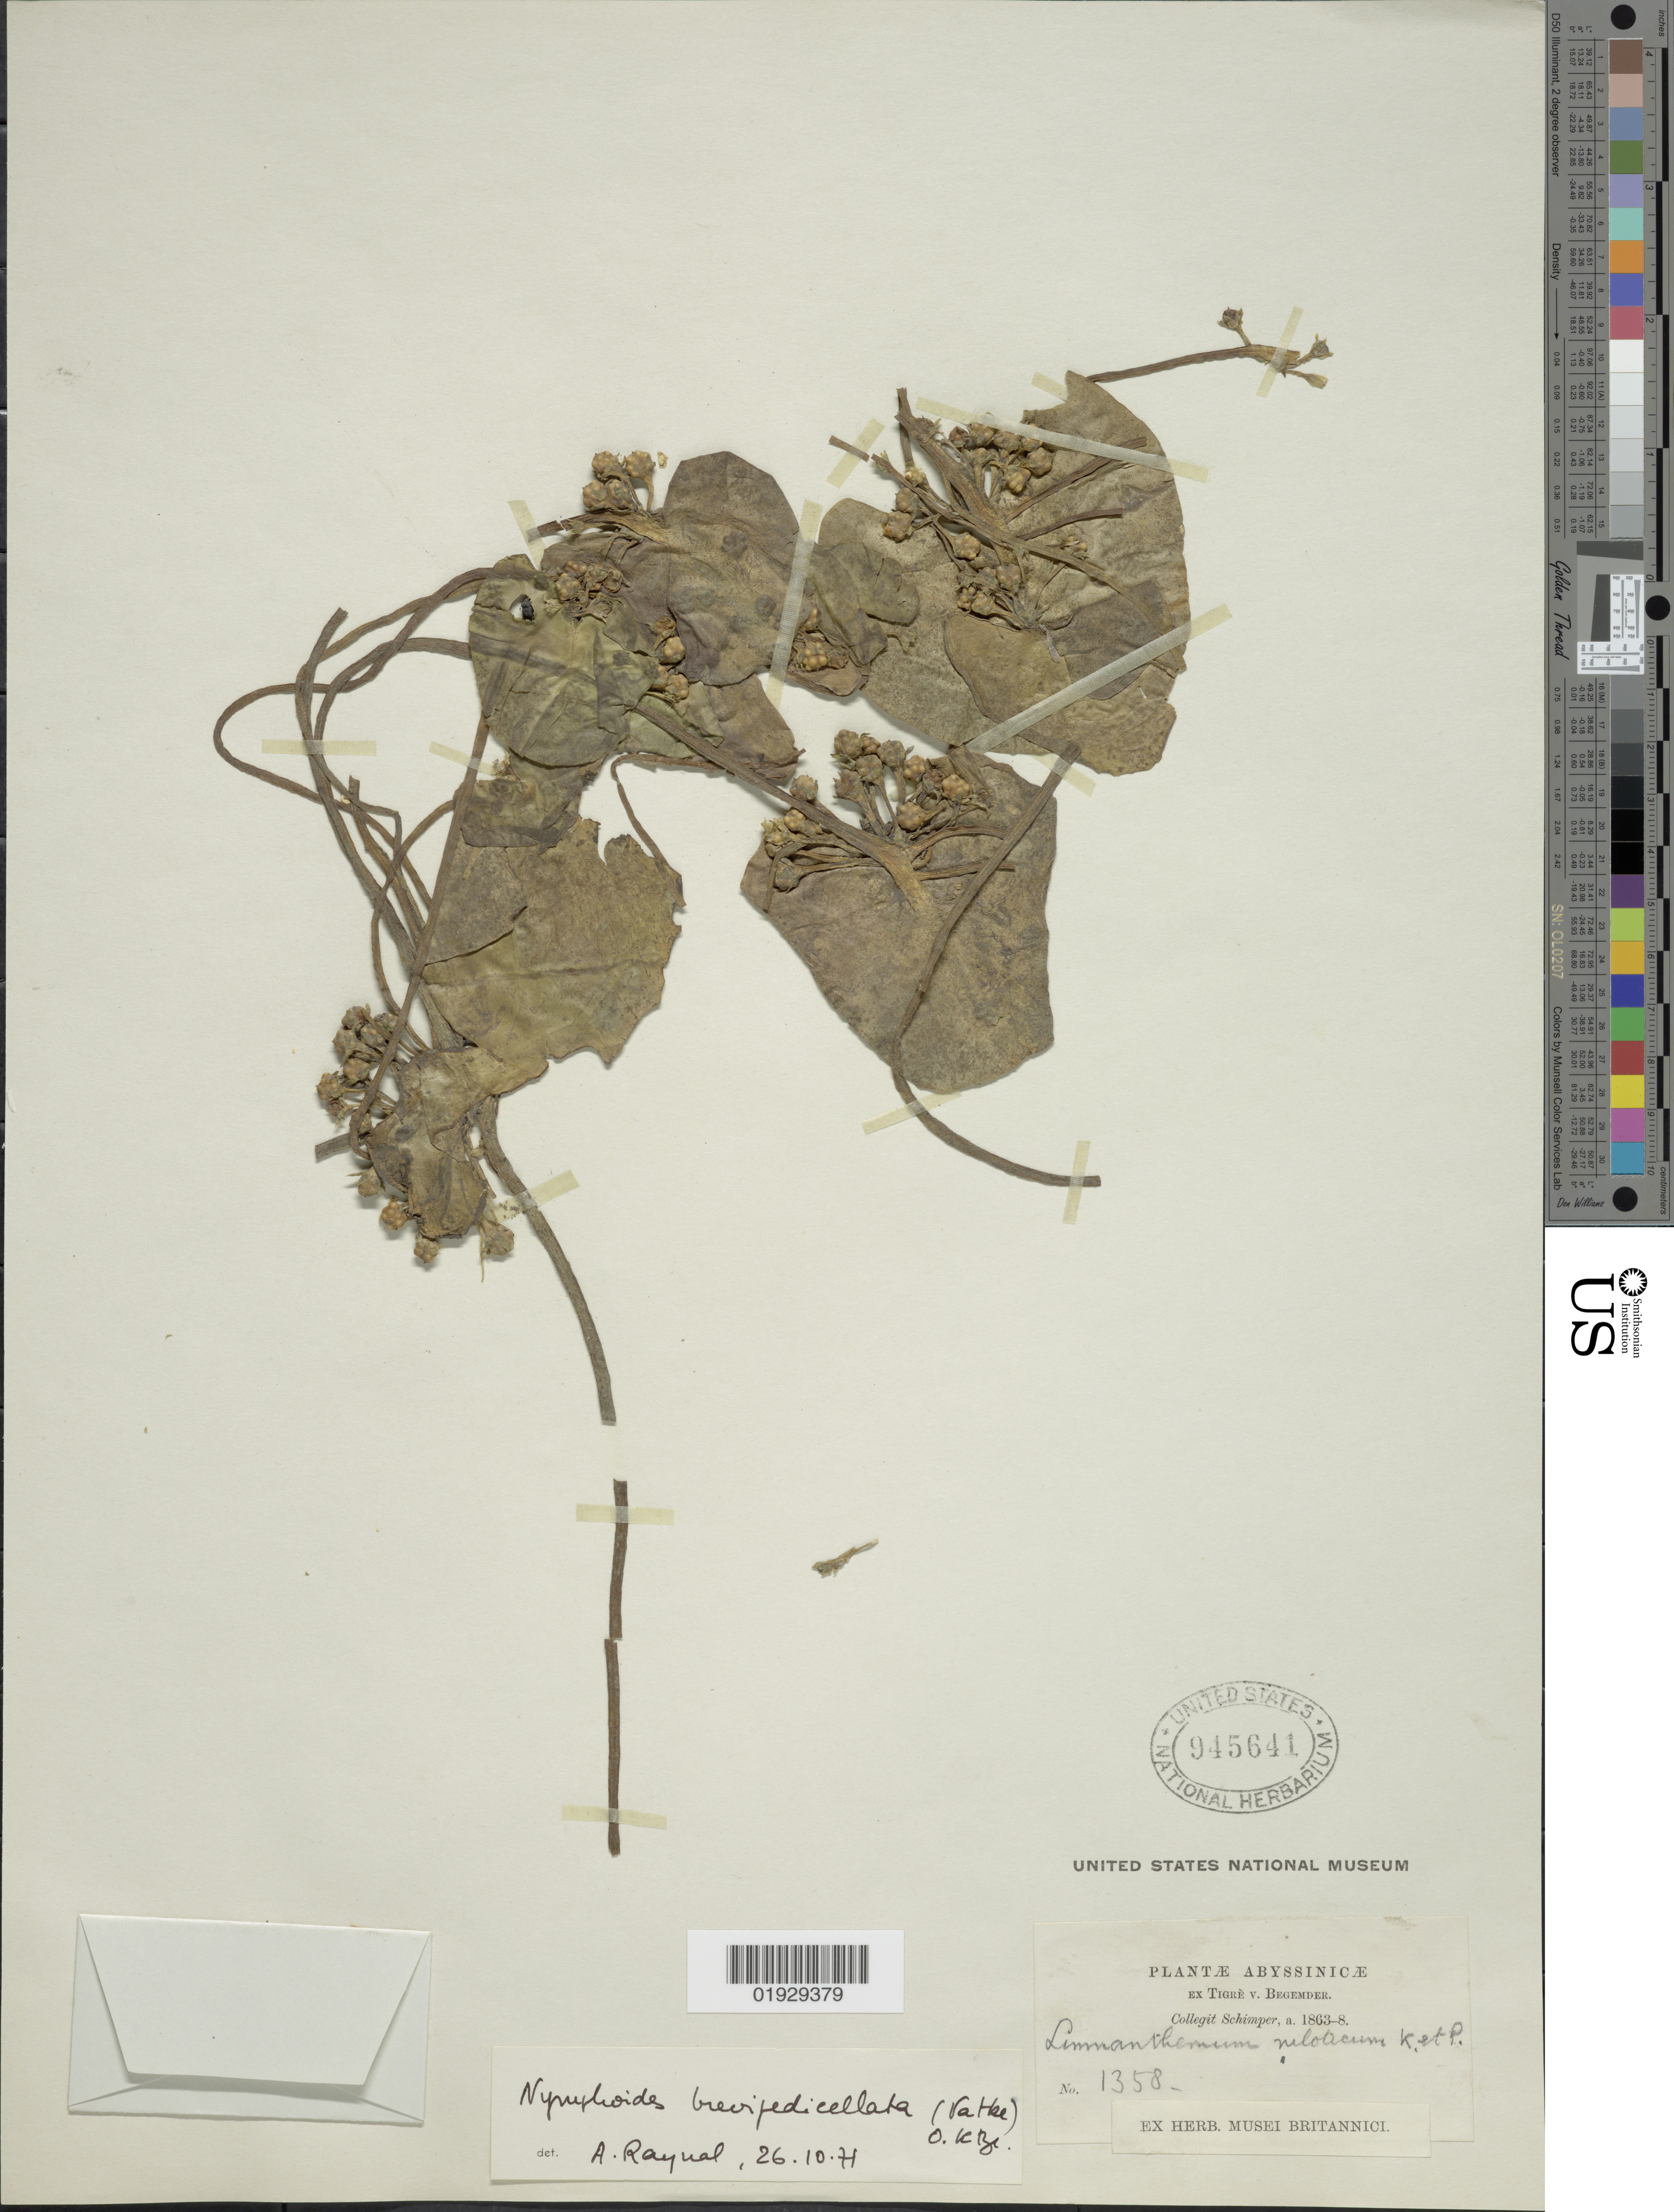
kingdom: Plantae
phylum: Tracheophyta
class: Magnoliopsida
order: Asterales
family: Menyanthaceae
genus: Nymphoides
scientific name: Nymphoides brevipedicellata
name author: A. Raynal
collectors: -. Schimper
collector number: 1358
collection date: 1863/1868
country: Eritrea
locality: Abyssinicæ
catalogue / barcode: US 945641